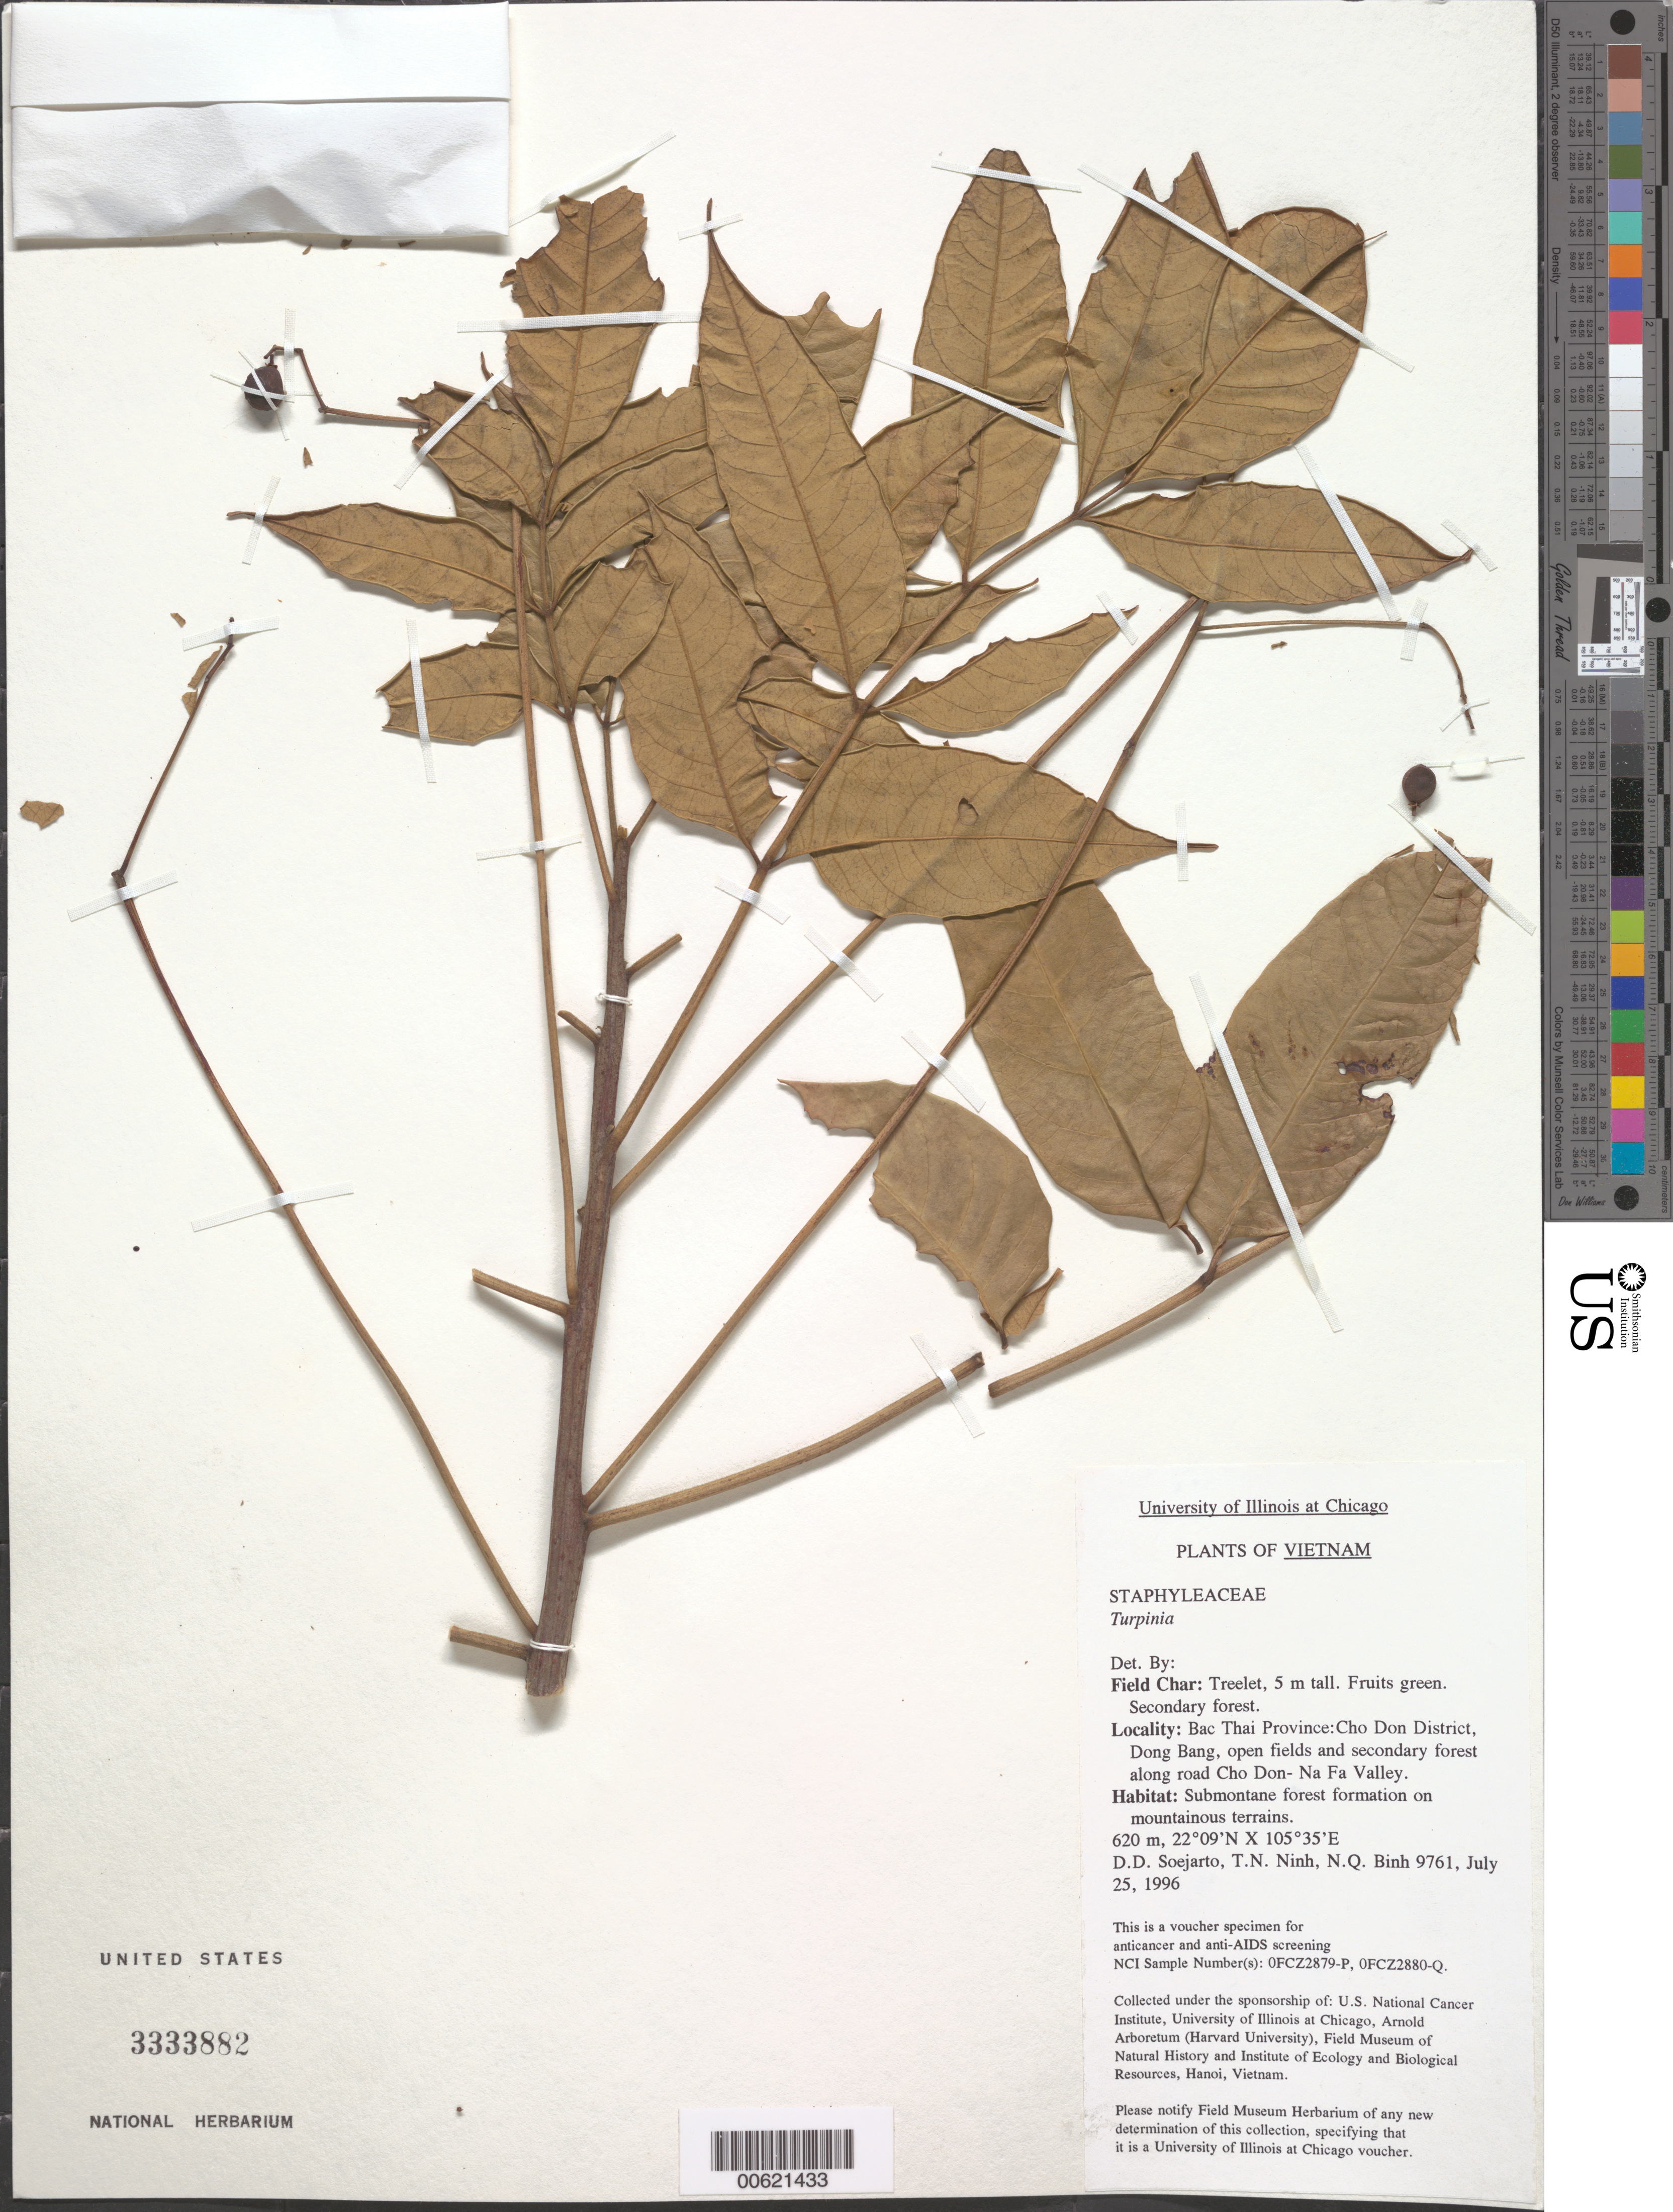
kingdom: Plantae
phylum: Tracheophyta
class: Magnoliopsida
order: Crossosomatales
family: Staphyleaceae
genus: Turpinia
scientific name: Turpinia sp.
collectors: T. N. Ninh & N. Binh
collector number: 9761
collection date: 1996-07-25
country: Vietnam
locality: Bac Thai Province: Cho Don District, Dong Bang, open fields and secondary forest along road Cho Don - Na Fa Valley.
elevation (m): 620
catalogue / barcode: US 3333882